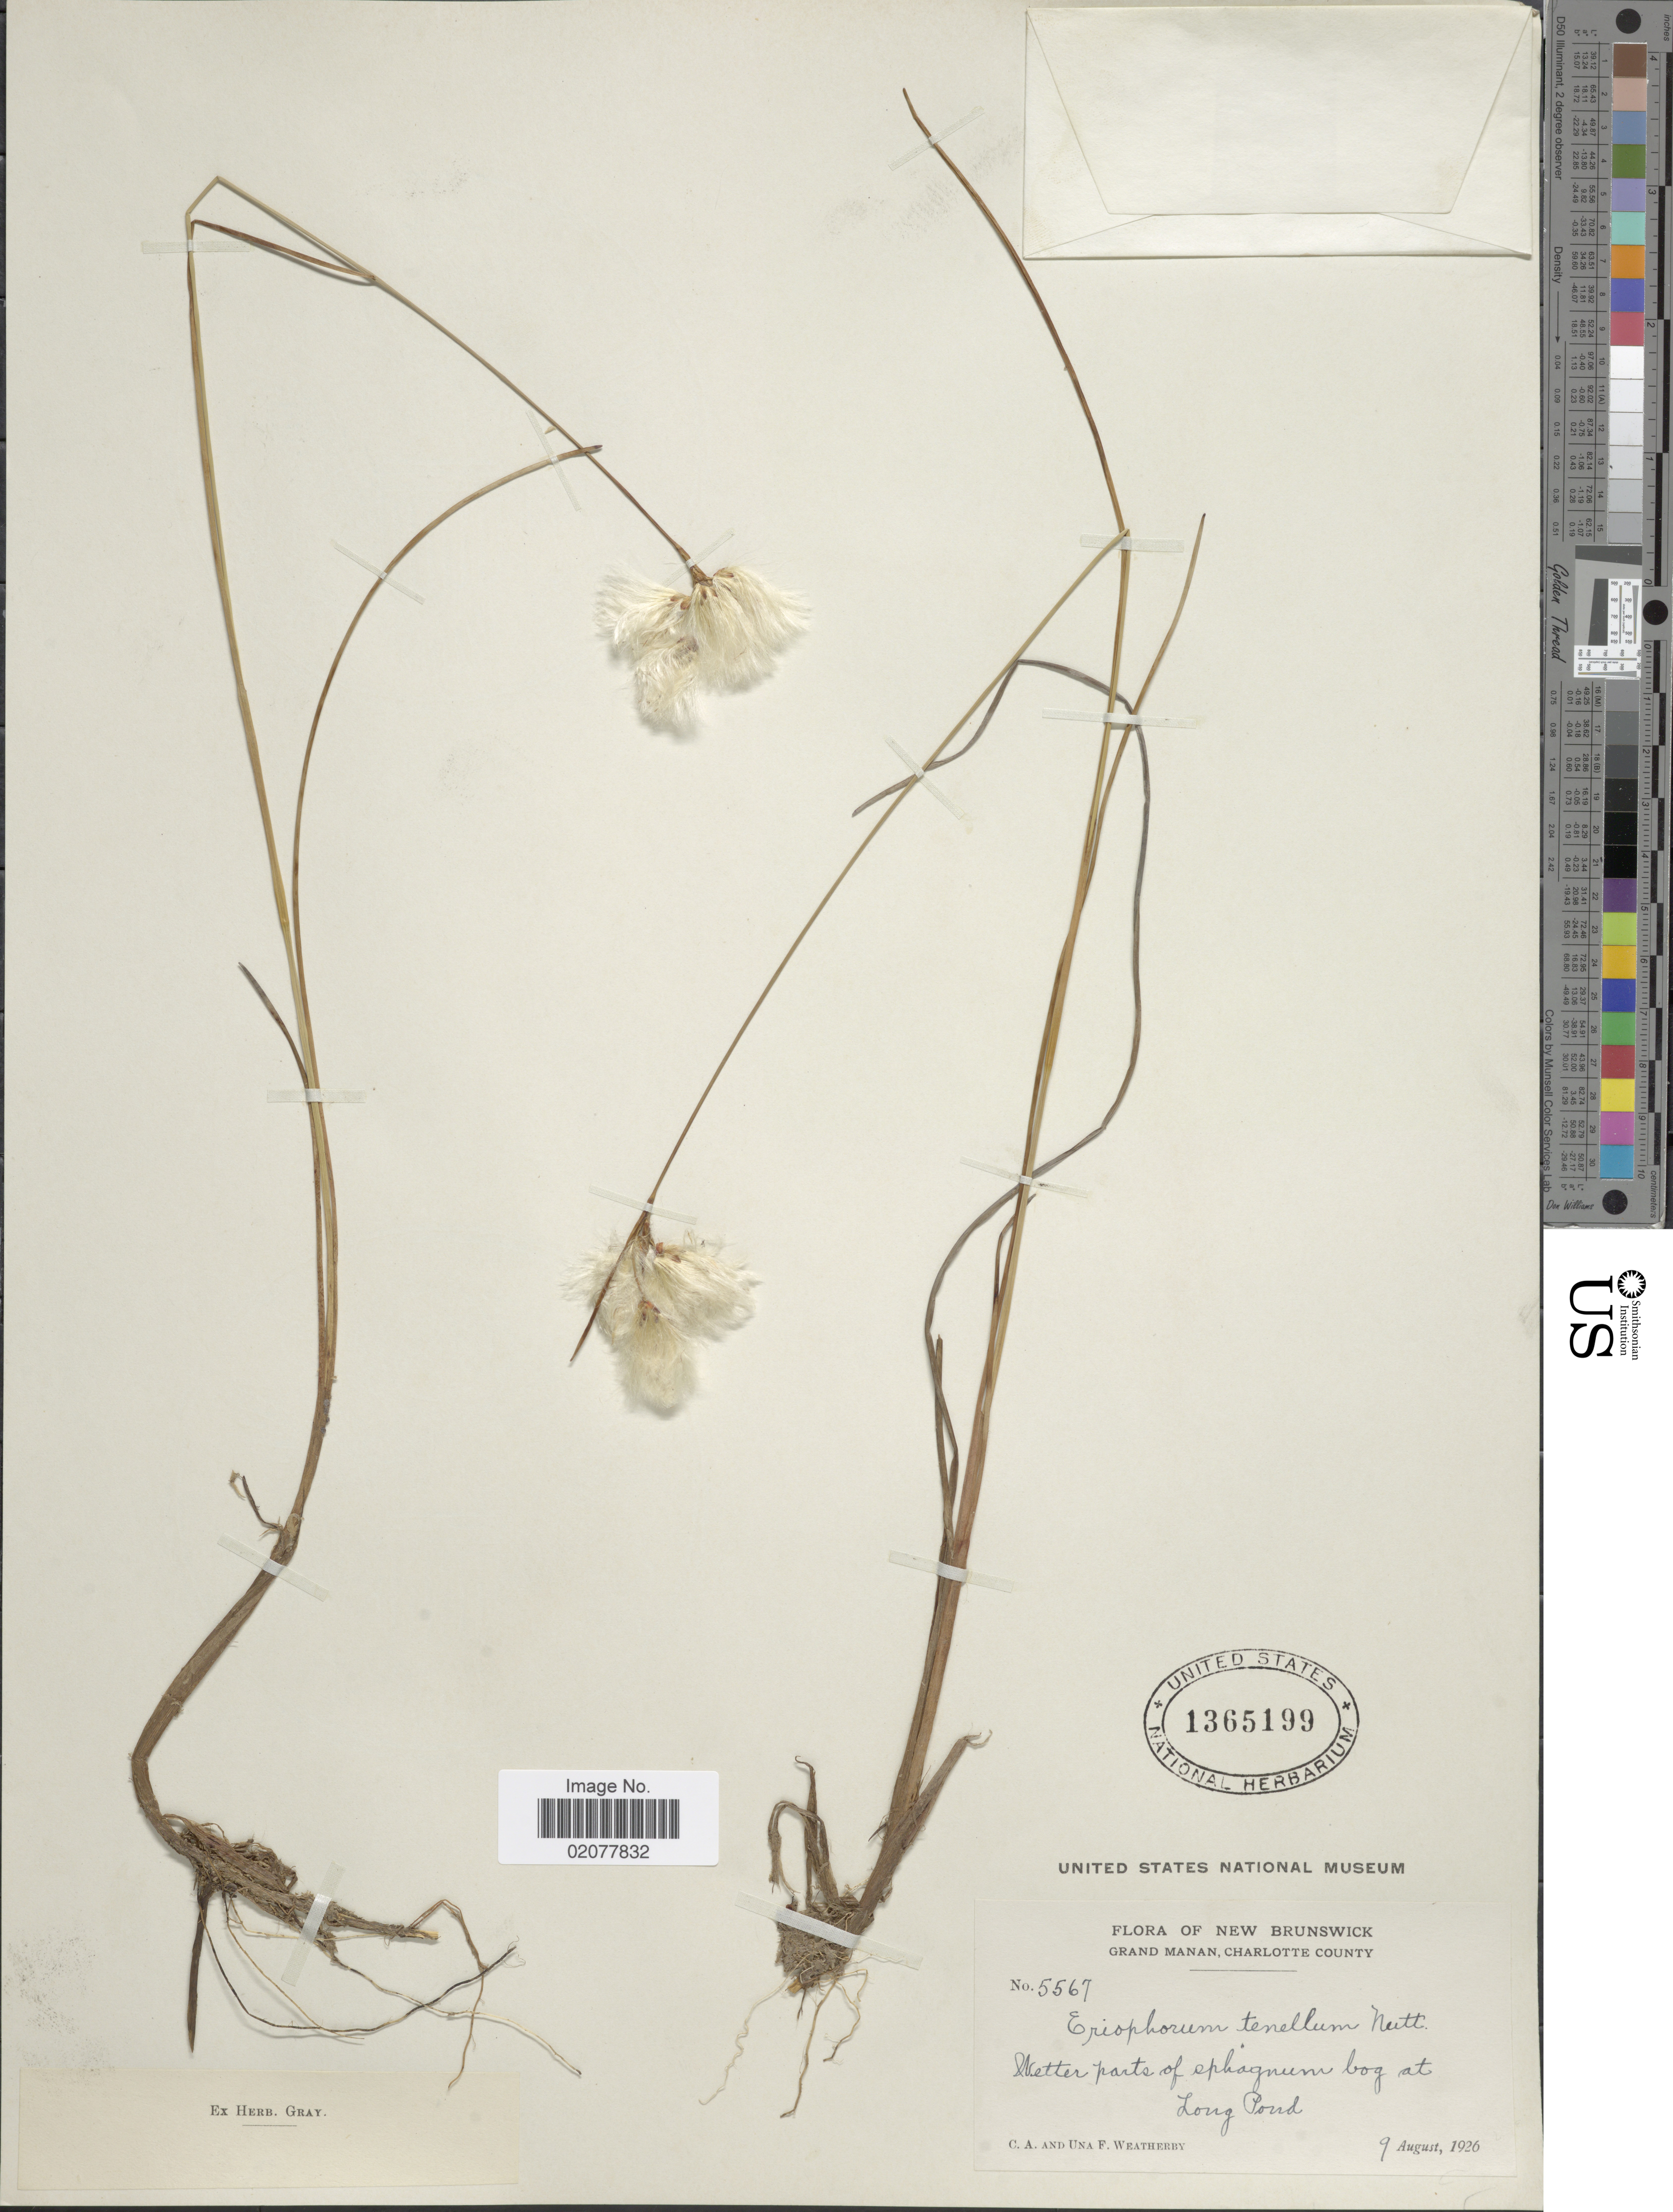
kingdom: Plantae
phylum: Tracheophyta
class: Liliopsida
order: Poales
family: Cyperaceae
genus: Eriophorum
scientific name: Eriophorum tenellum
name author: Nutt.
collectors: C. A. Weatherby & U. Weatherby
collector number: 5567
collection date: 1926-08-09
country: Canada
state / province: New Brunswick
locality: Grand Manan, Charlotte County. Wetter parts of sphagnum bog at Long Pond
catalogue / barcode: US 1365199